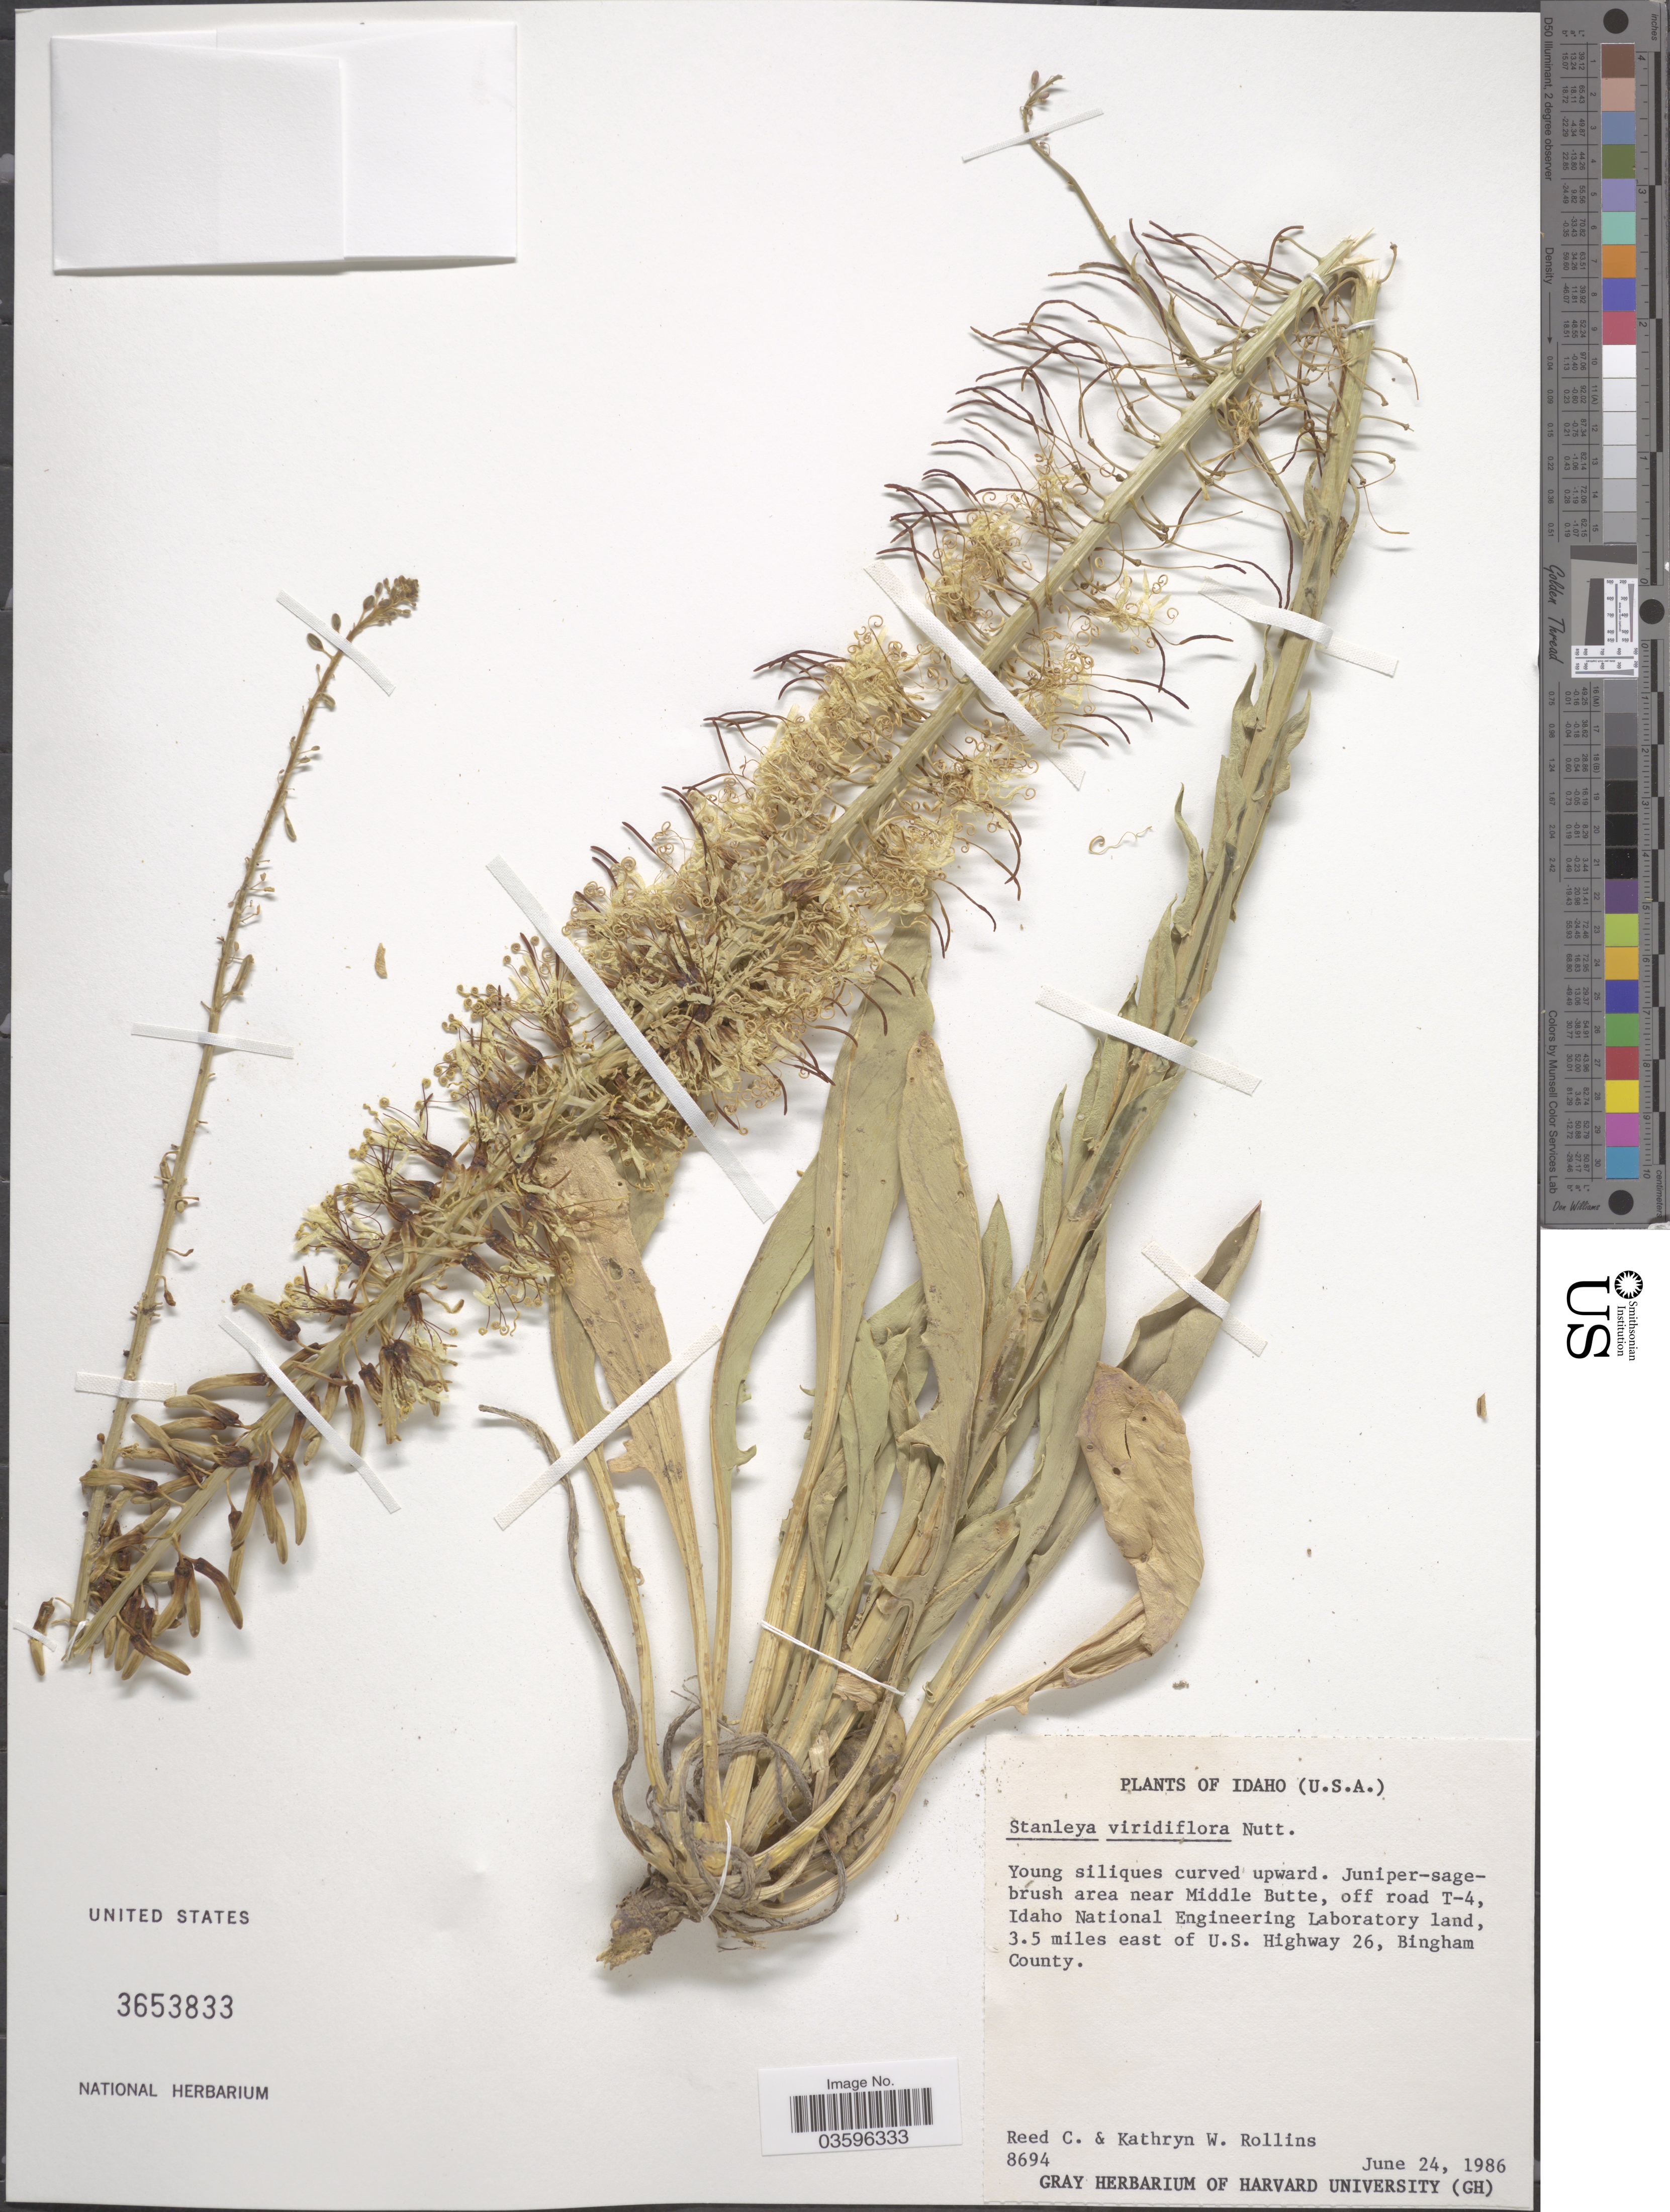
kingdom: Plantae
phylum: Tracheophyta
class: Magnoliopsida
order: Brassicales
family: Brassicaceae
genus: Stanleya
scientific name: Stanleya viridiflora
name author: Nutt.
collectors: R. C. Rollins & K. W. Rollins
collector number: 8694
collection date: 1986-06-24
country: United States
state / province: Idaho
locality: Near Middle Butte, off road T-4, Idaho National Engineering Laboratory land, 3.5 miles east of U. S. Highway 26, Bingham County.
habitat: Juniper sagebrush area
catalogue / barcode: US 3653833